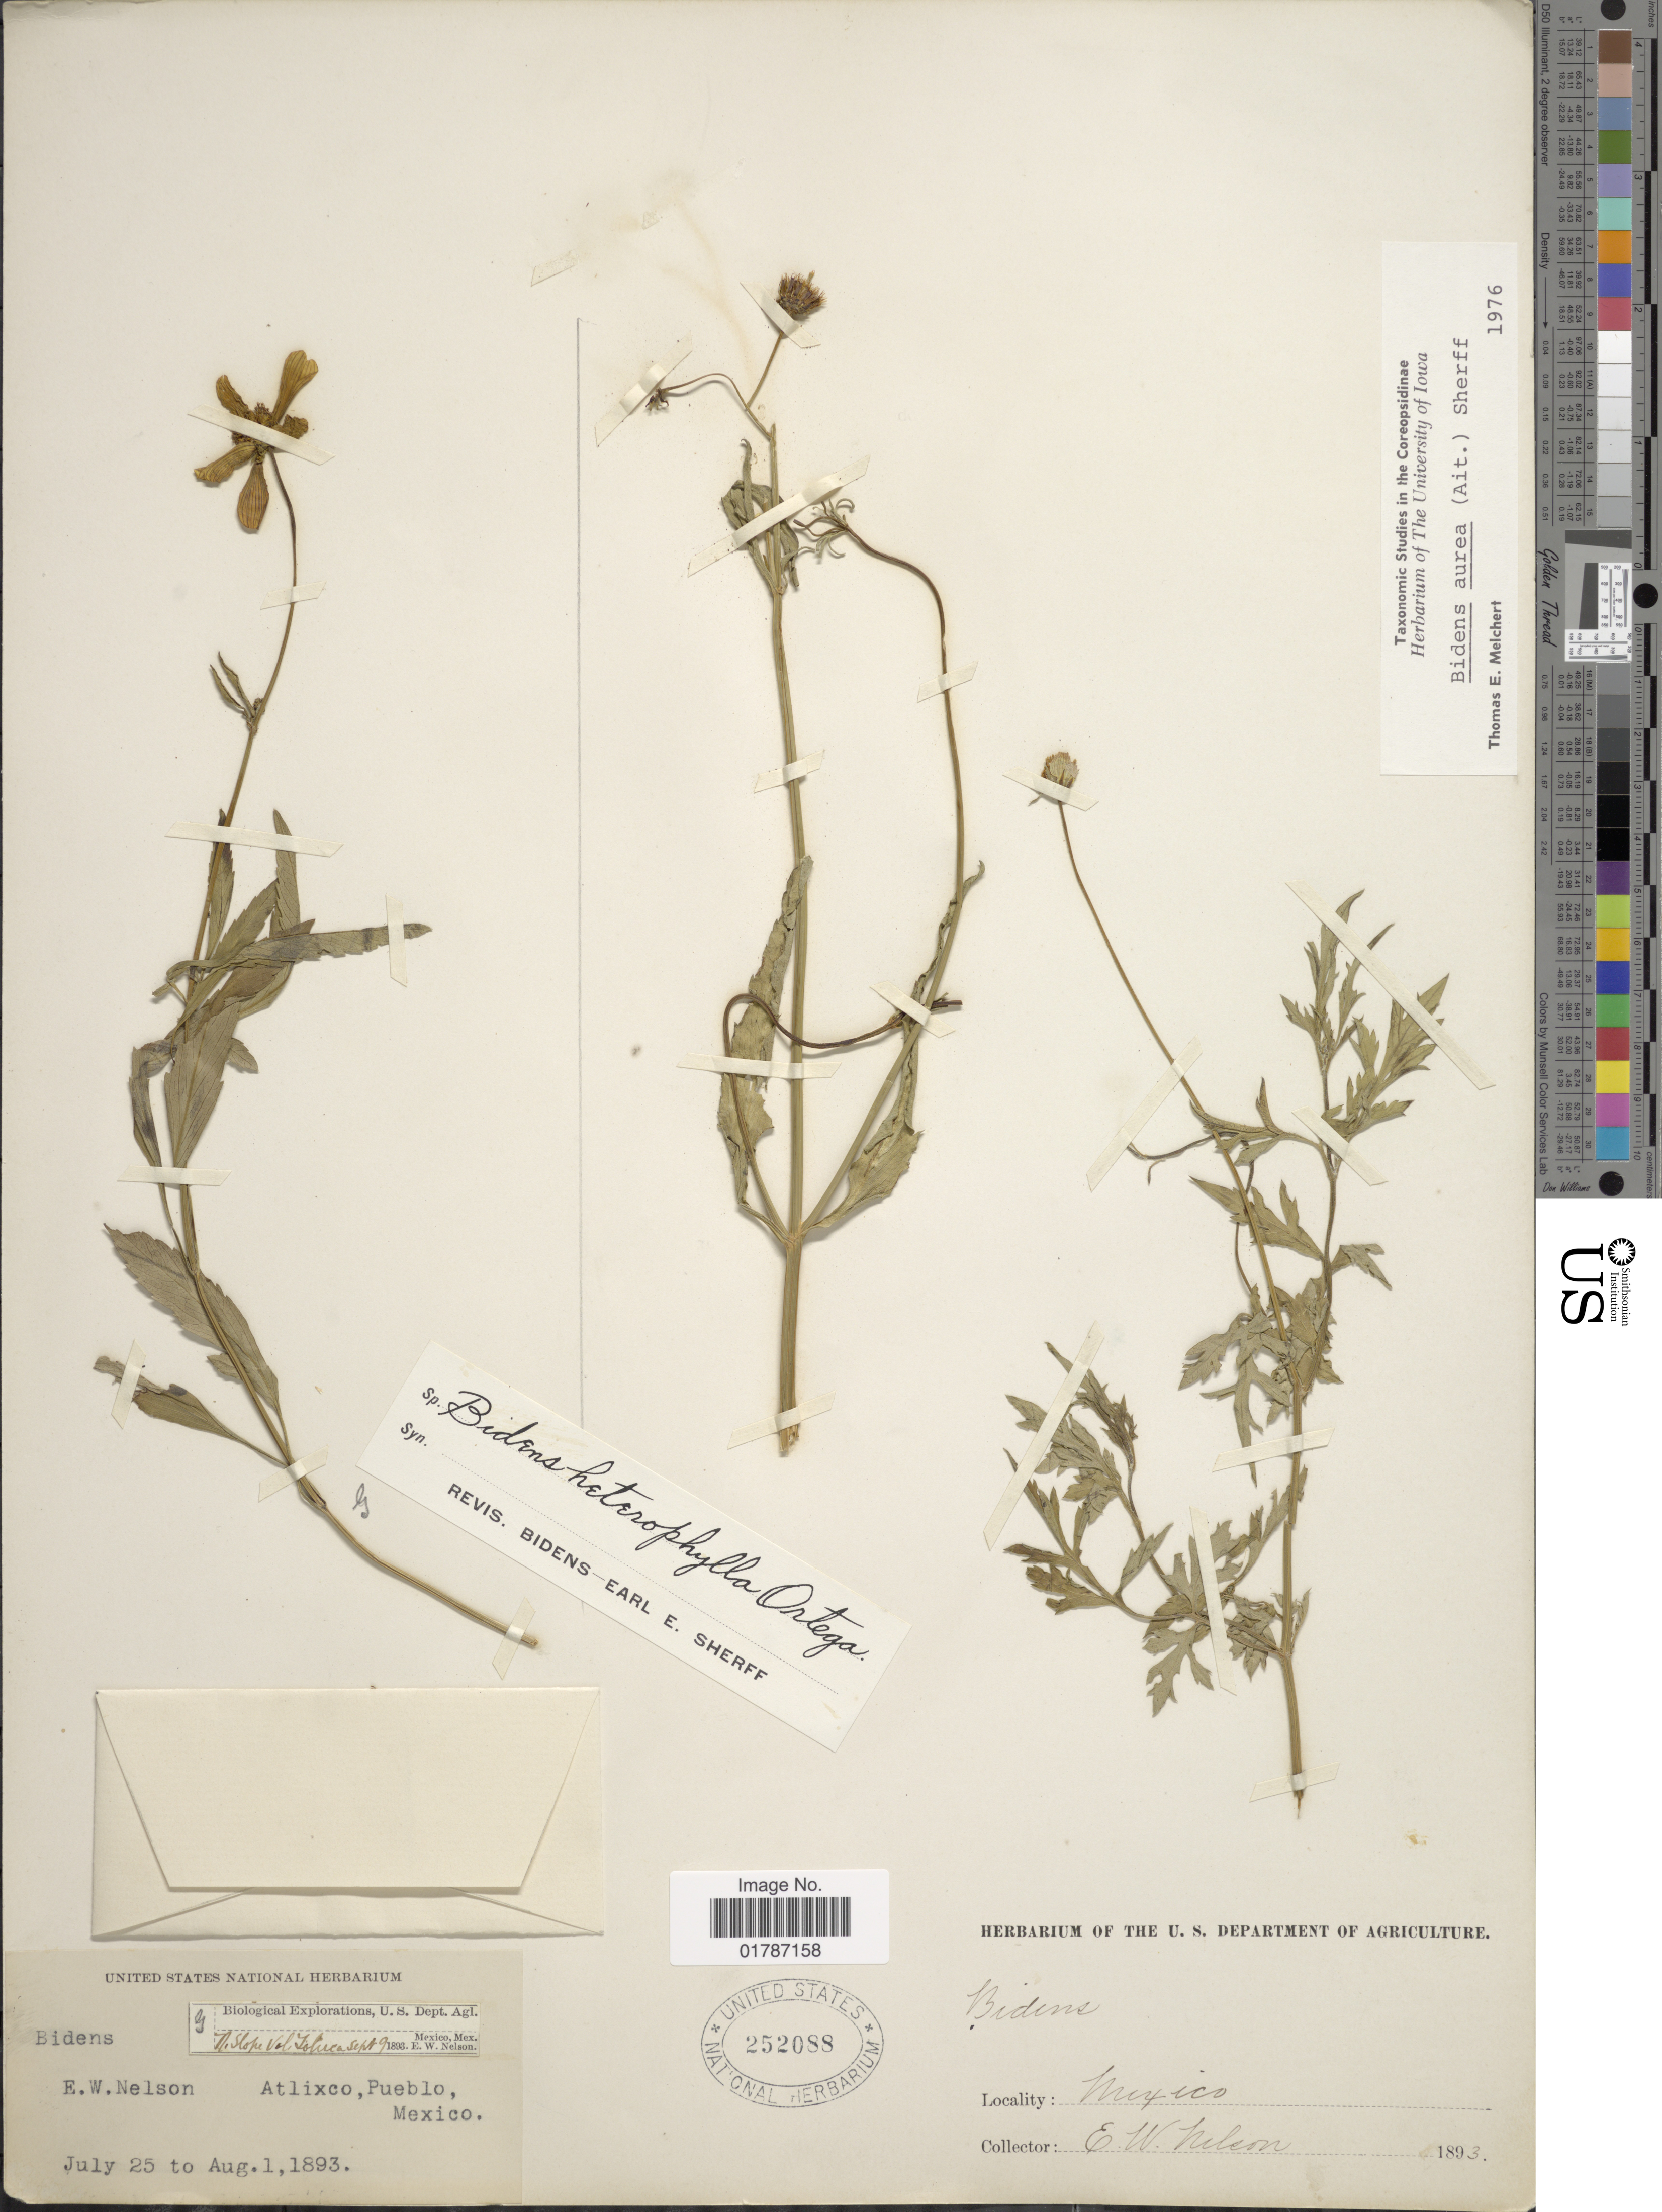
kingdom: Plantae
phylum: Tracheophyta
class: Magnoliopsida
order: Asterales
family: Asteraceae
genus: Bidens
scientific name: Bidens aurea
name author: (Aiton) Sherff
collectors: E. W. Nelson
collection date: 1893-07-25/1893-08-01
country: Mexico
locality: Atlixcoo, Pueblo, Mexico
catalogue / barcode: US 252088